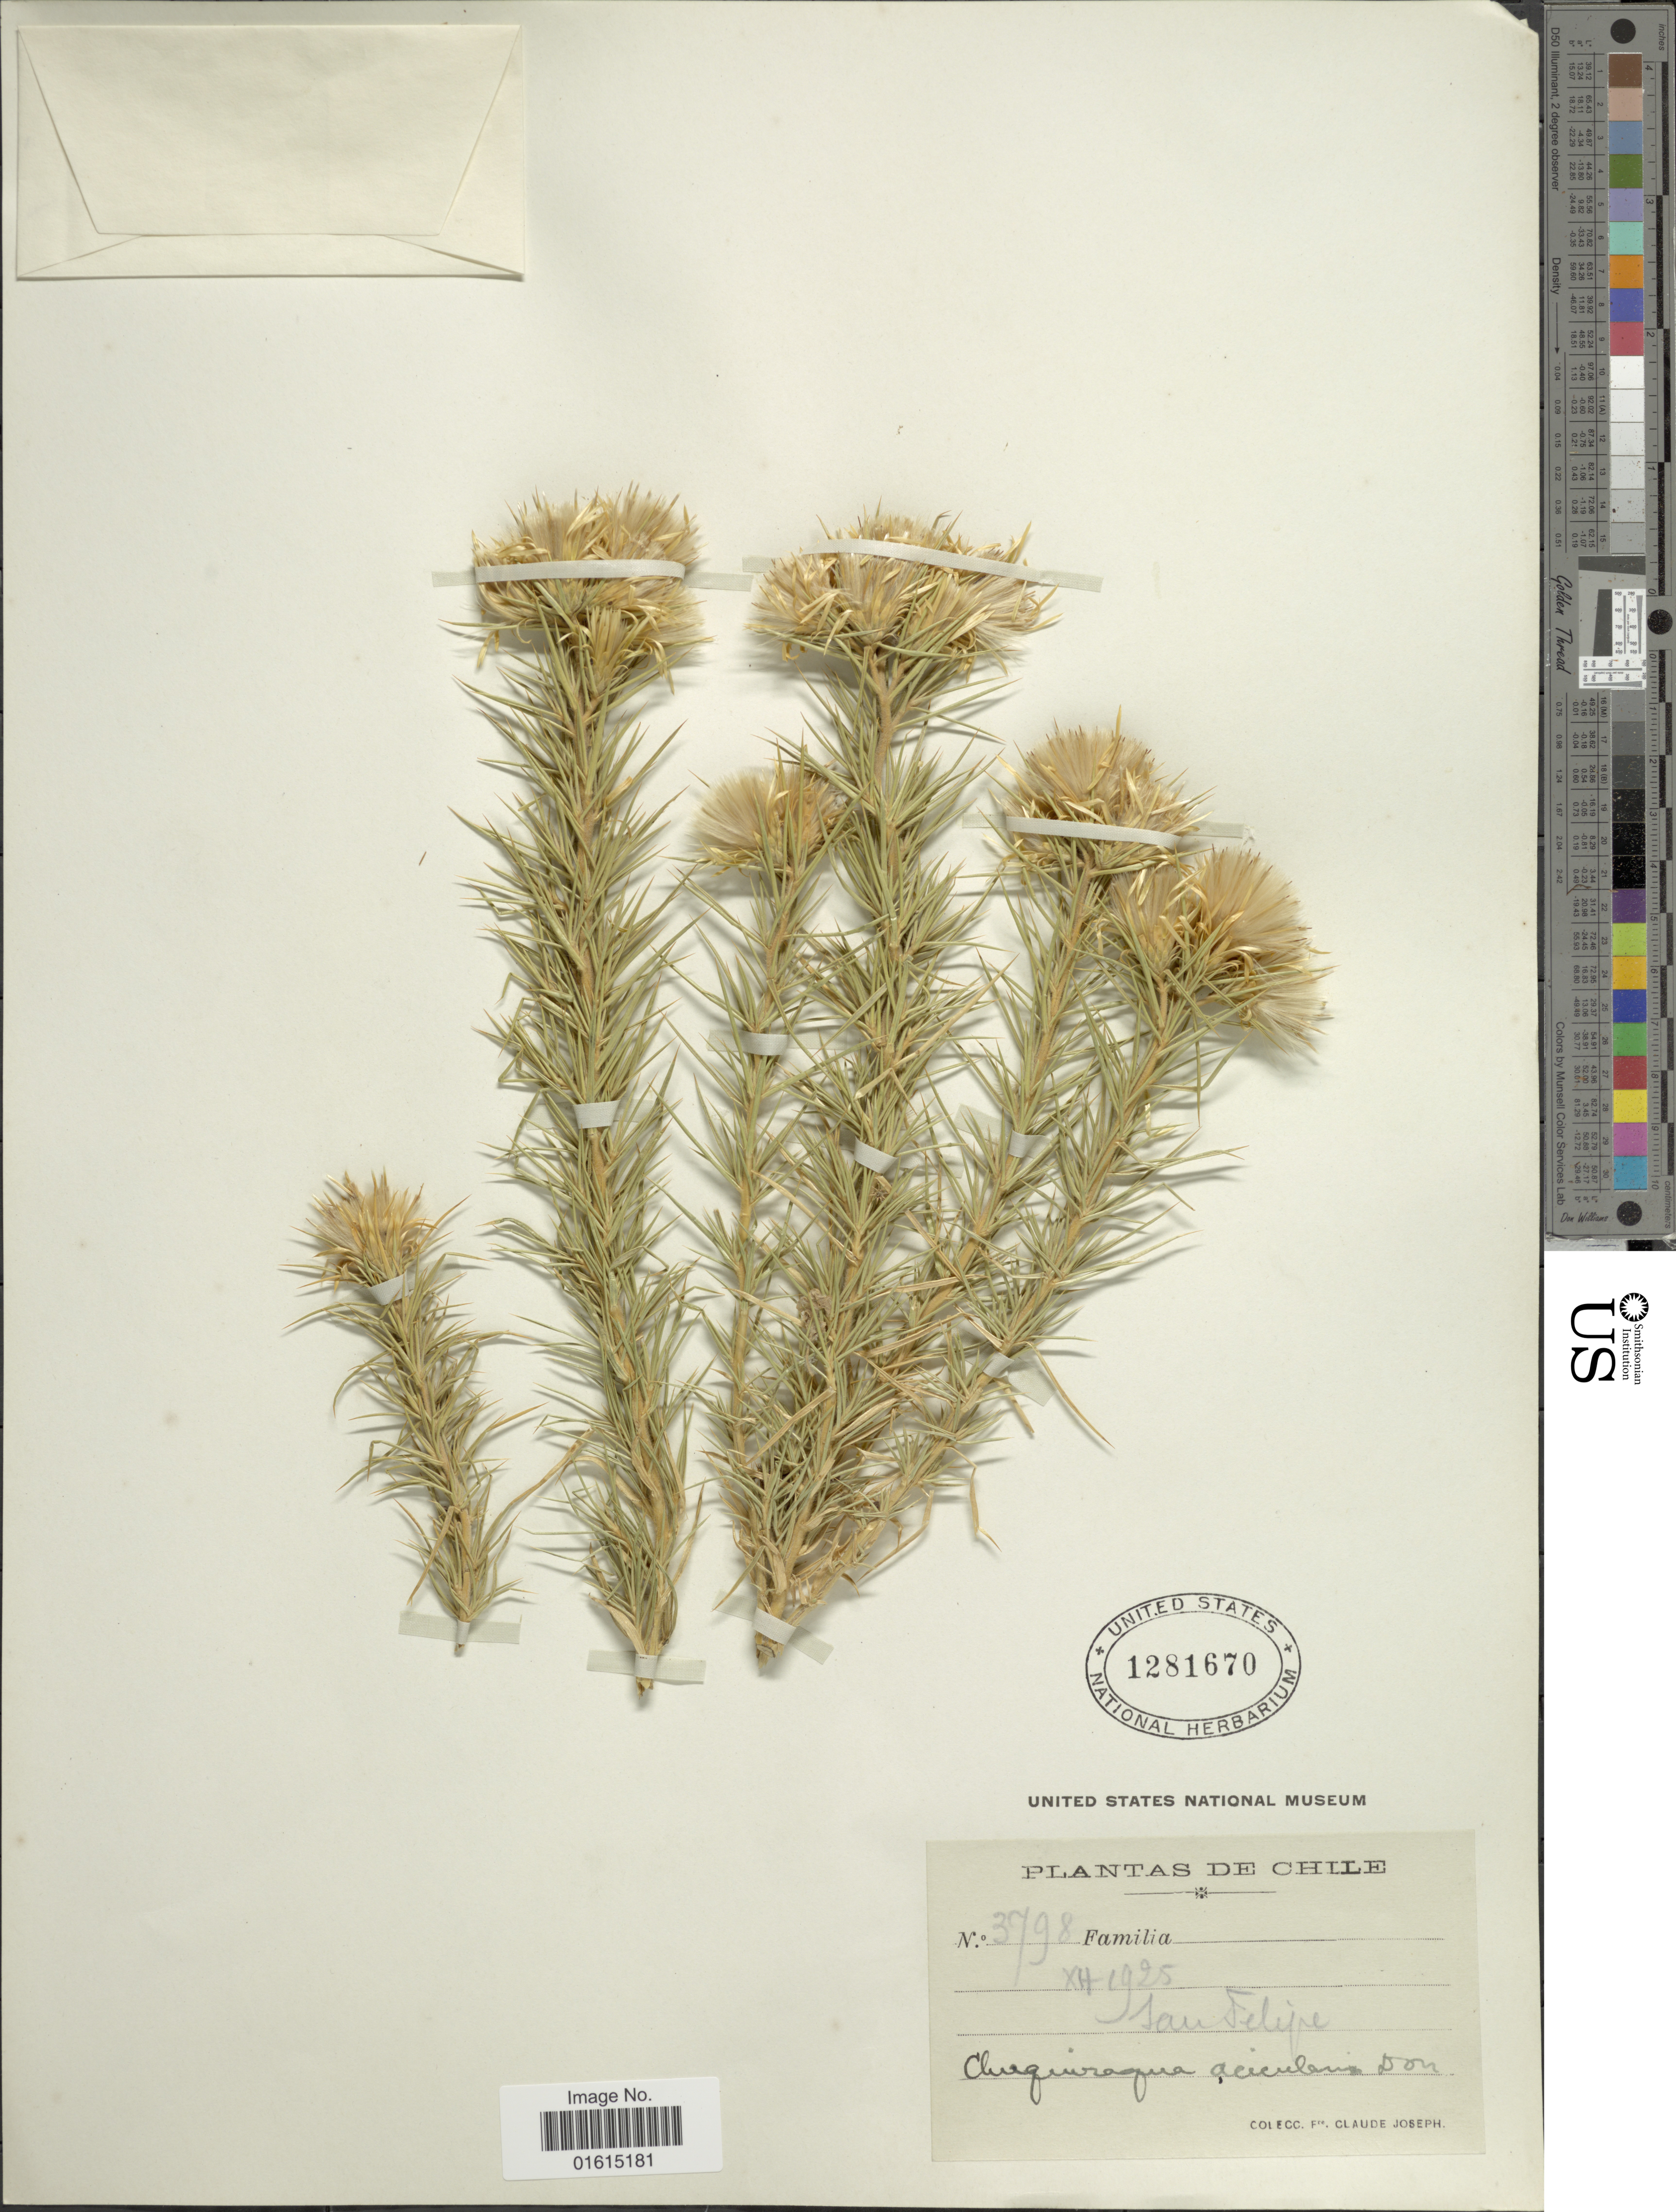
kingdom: Plantae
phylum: Tracheophyta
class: Magnoliopsida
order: Asterales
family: Asteraceae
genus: Chuquiraga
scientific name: Chuquiraga ulicina subsp. acicularis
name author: (D. Don) C. Ezcurra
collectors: Bro. Claude-Joseph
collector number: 3798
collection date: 1925-11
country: Chile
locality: San Felipe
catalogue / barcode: US 1281670